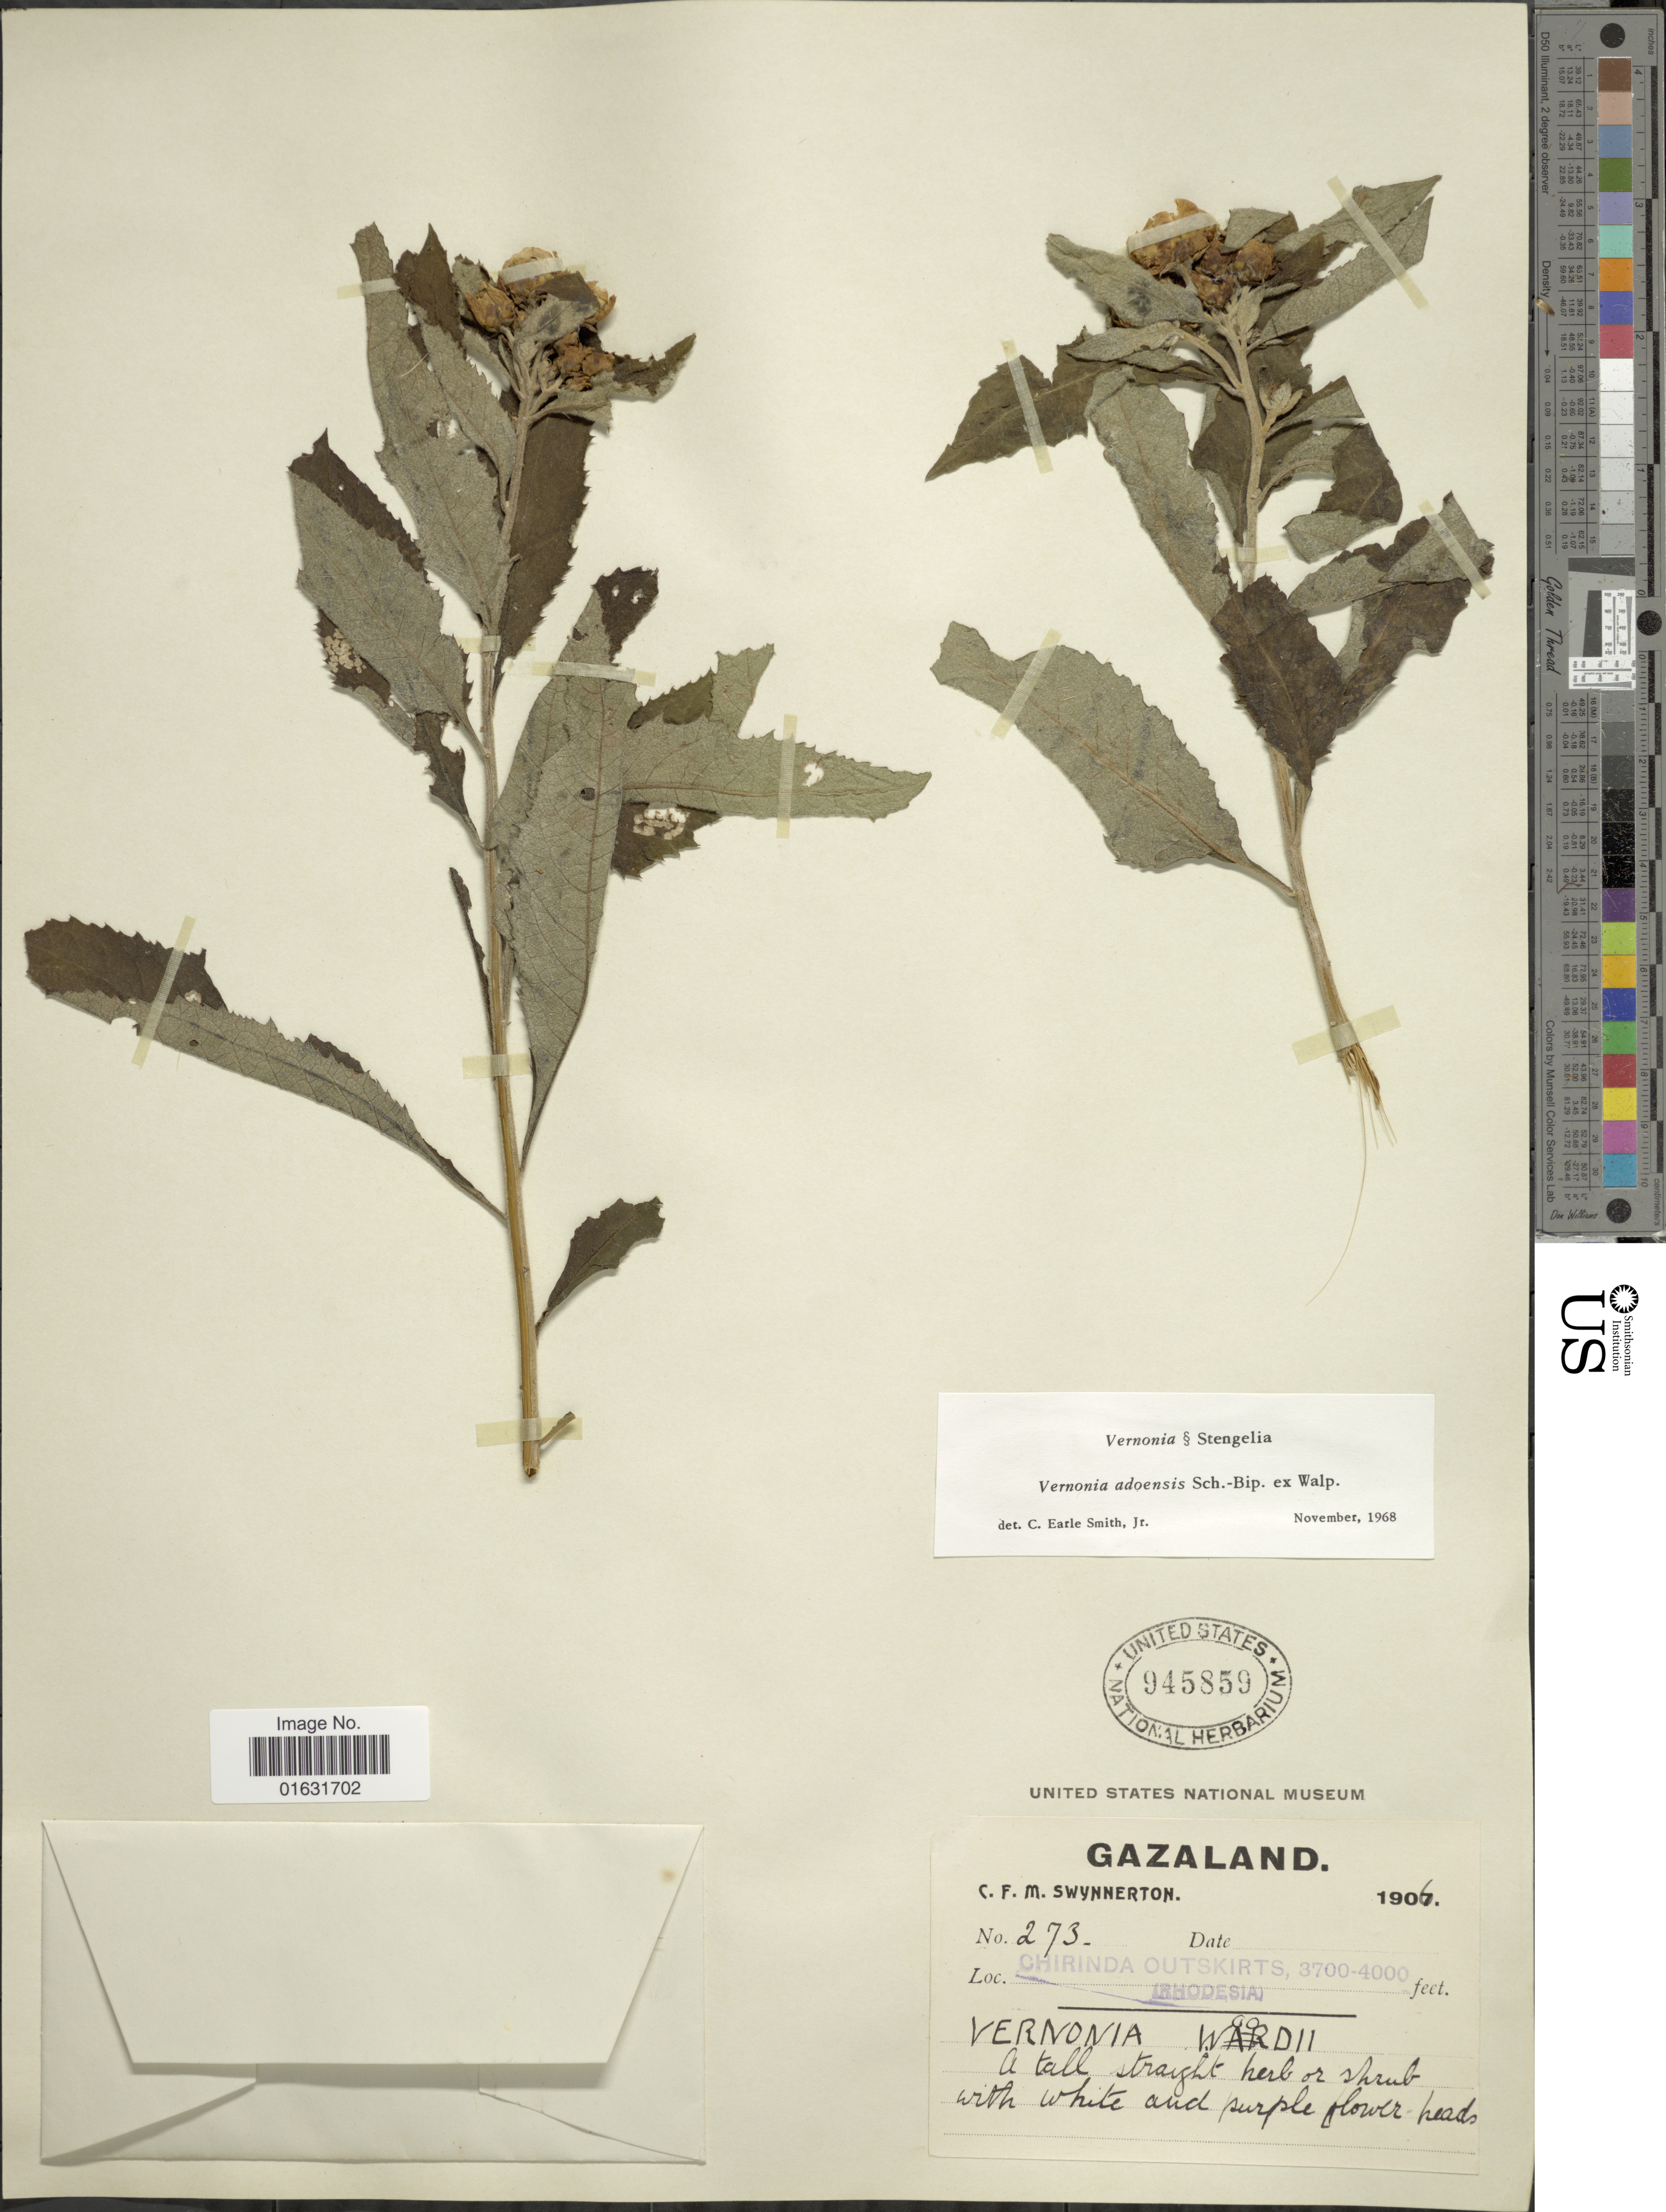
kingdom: Plantae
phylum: Tracheophyta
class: Magnoliopsida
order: Asterales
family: Asteraceae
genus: Baccharoides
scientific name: Baccharoides adoensis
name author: (Sch. Bip. ex Walp.) H. Rob.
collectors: C. Swynnerton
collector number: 273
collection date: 1906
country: Zimbabwe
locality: Gazaland, Chirinda outskirts, (Rhodesia)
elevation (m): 1128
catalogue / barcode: US 945859